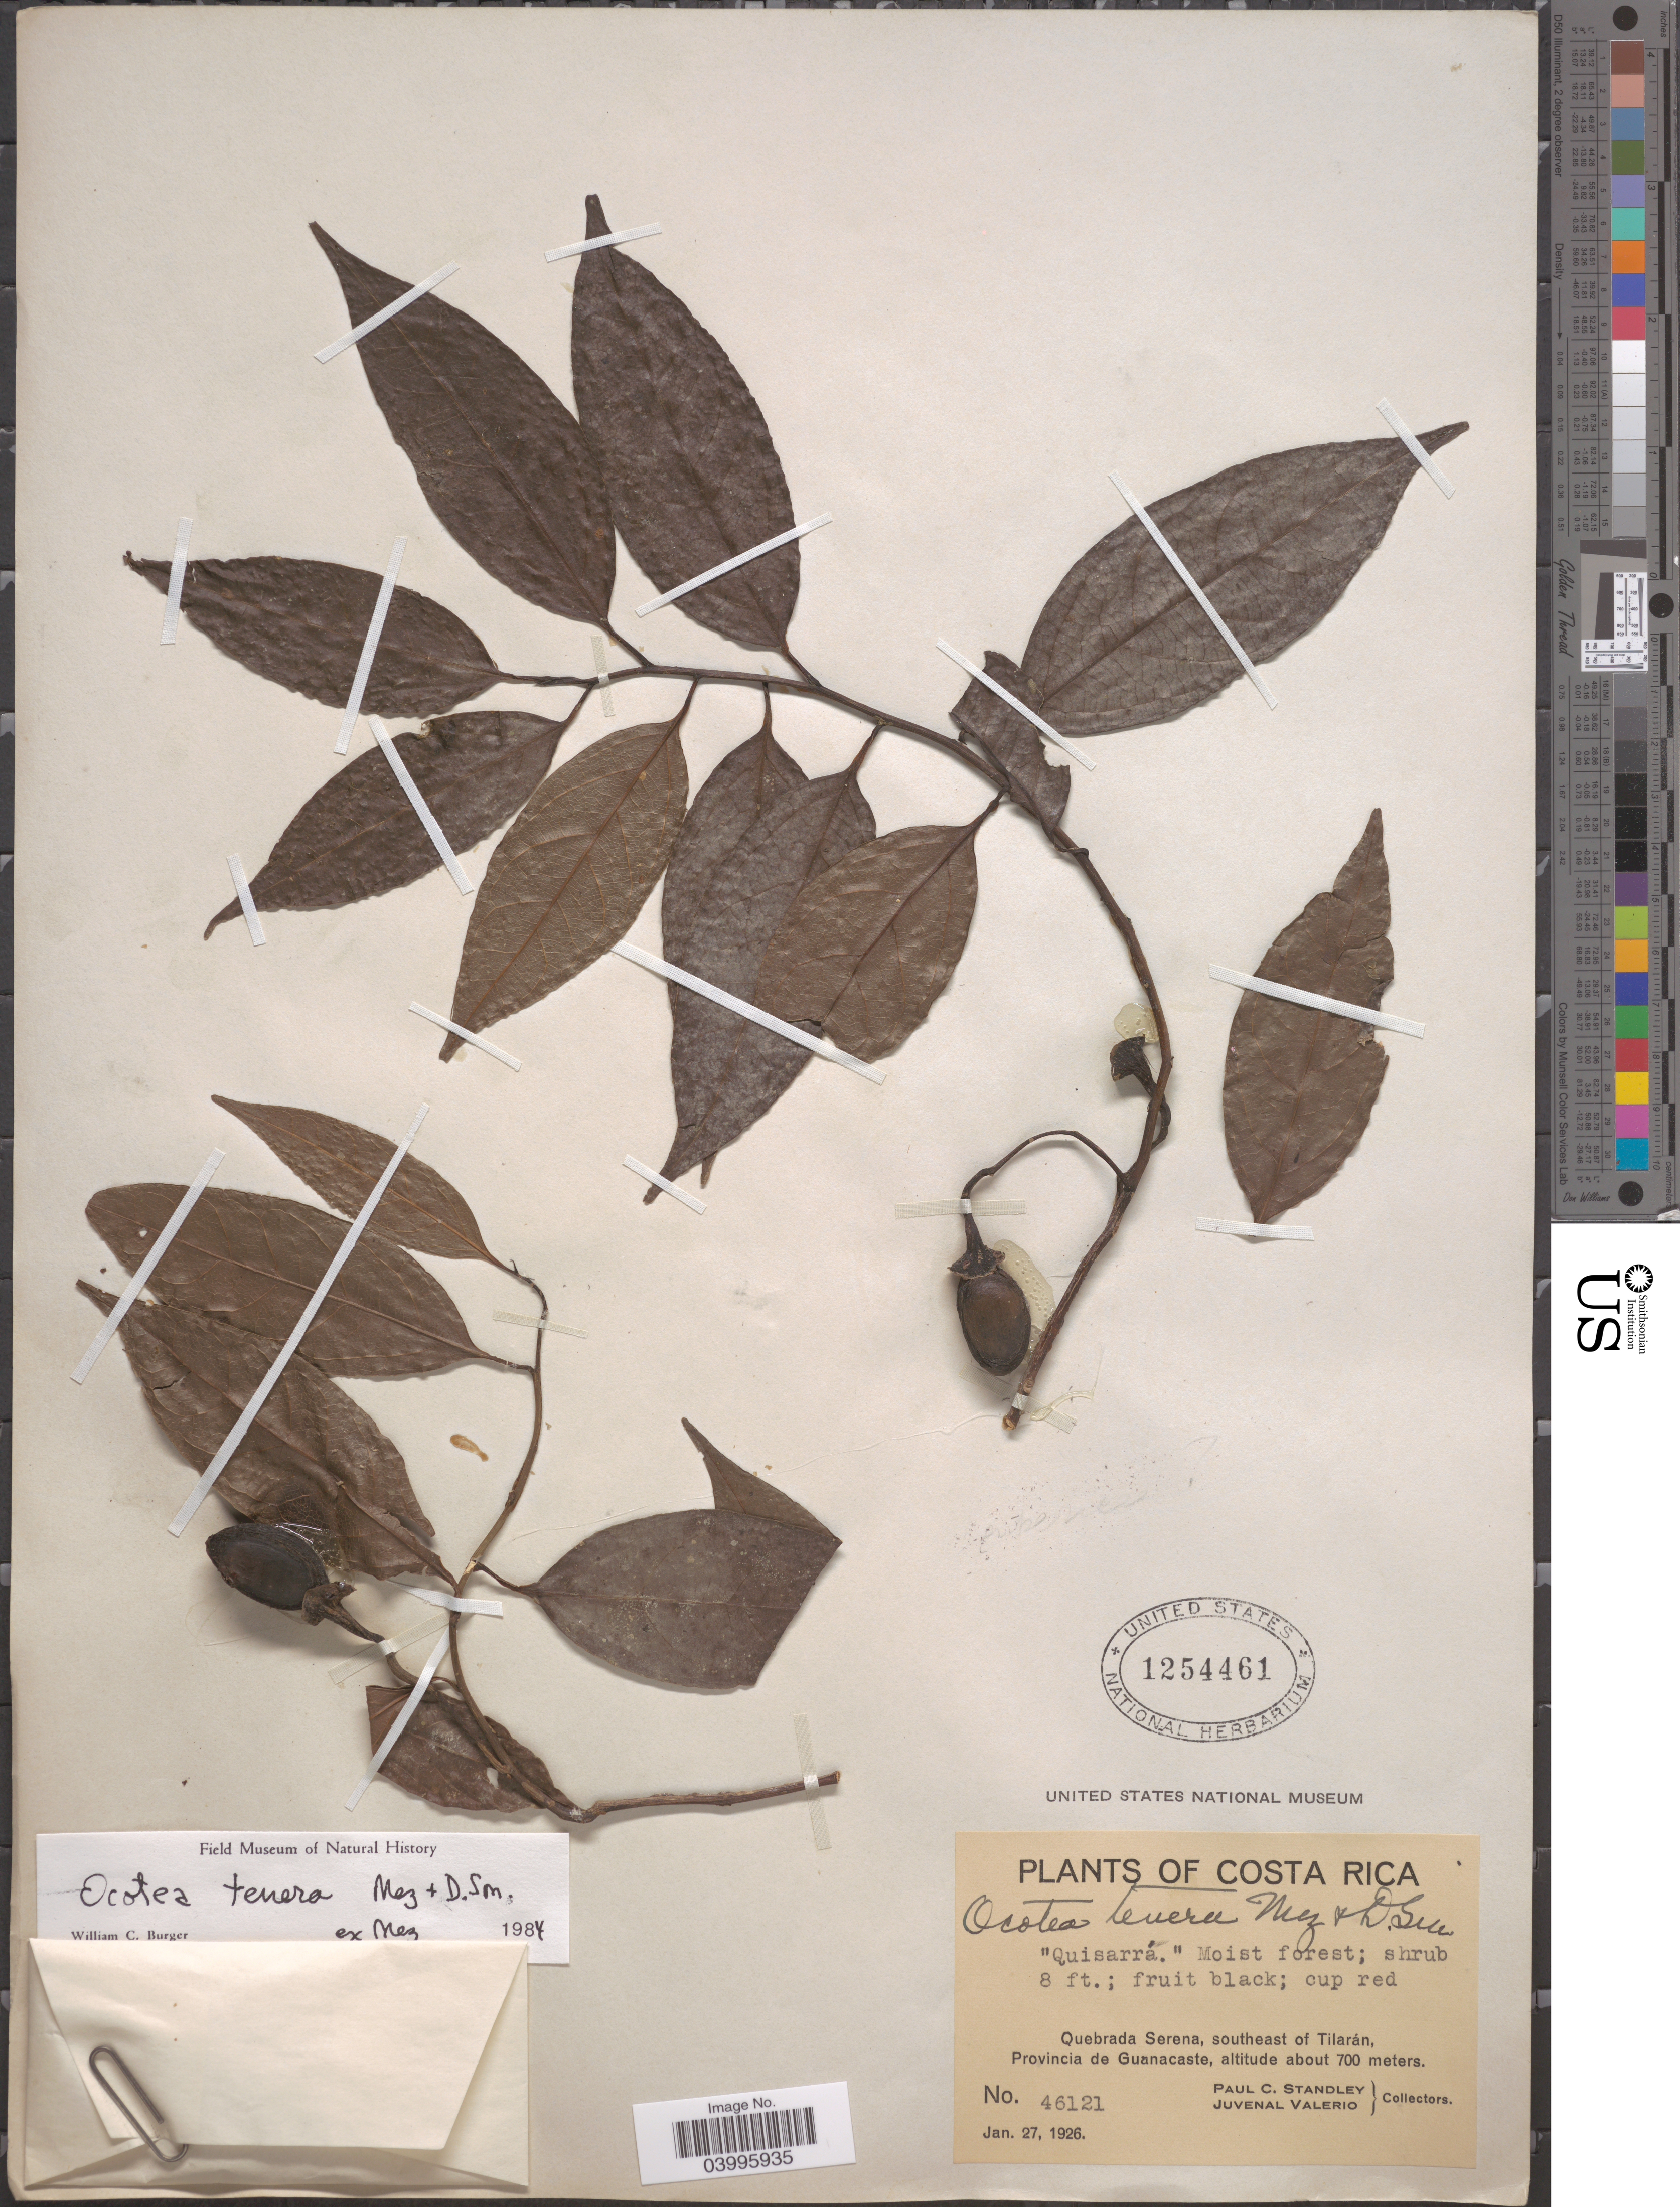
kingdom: Plantae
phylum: Tracheophyta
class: Magnoliopsida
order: Laurales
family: Lauraceae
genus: Ocotea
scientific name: Ocotea tenera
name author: Mez & Donn. Sm.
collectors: P. C. Standley & J. Valerio R.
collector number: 46121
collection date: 1926-01-27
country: Costa Rica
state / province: Guanacaste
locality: Quebrada Serena, southeast of Tilarán.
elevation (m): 700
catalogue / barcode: US 1254461